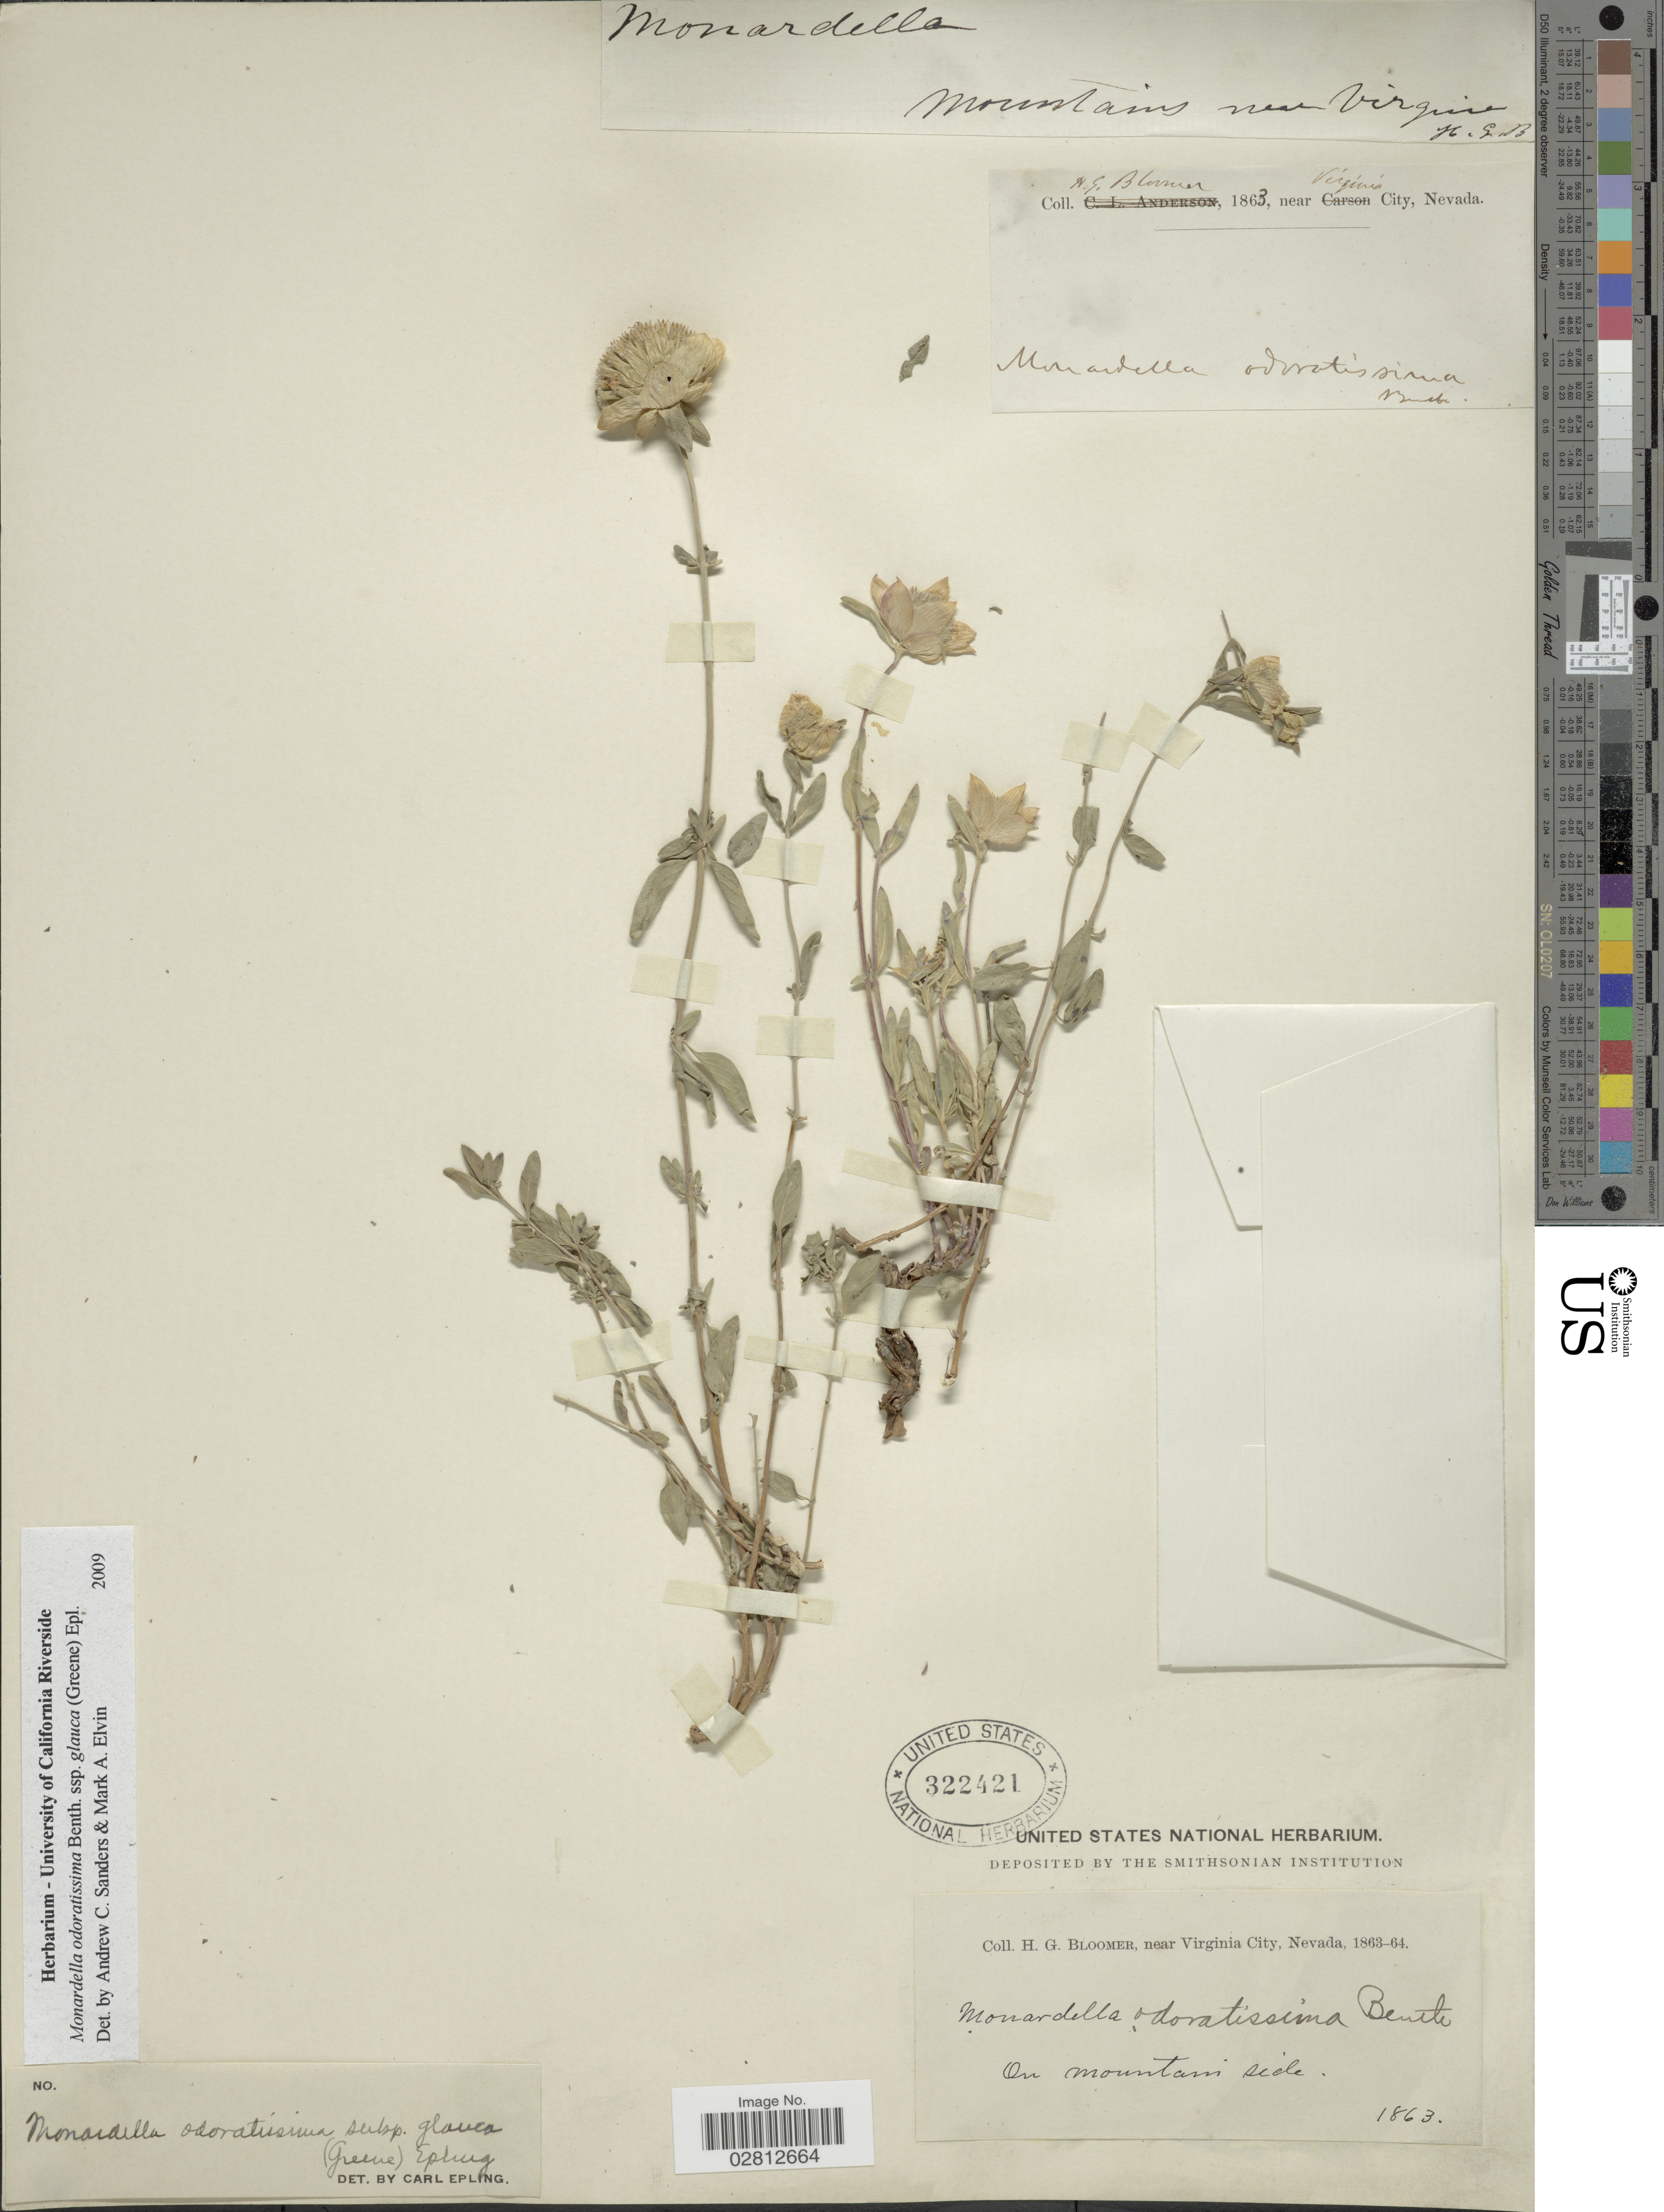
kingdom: Plantae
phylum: Tracheophyta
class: Magnoliopsida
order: Lamiales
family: Lamiaceae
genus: Monardella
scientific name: Monardella odoratissima subsp. glauca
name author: (Greene) Epling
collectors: H. Bloomer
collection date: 1863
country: United States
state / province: Nevada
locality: Near Virginia City, on mountain side.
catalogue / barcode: US 322421